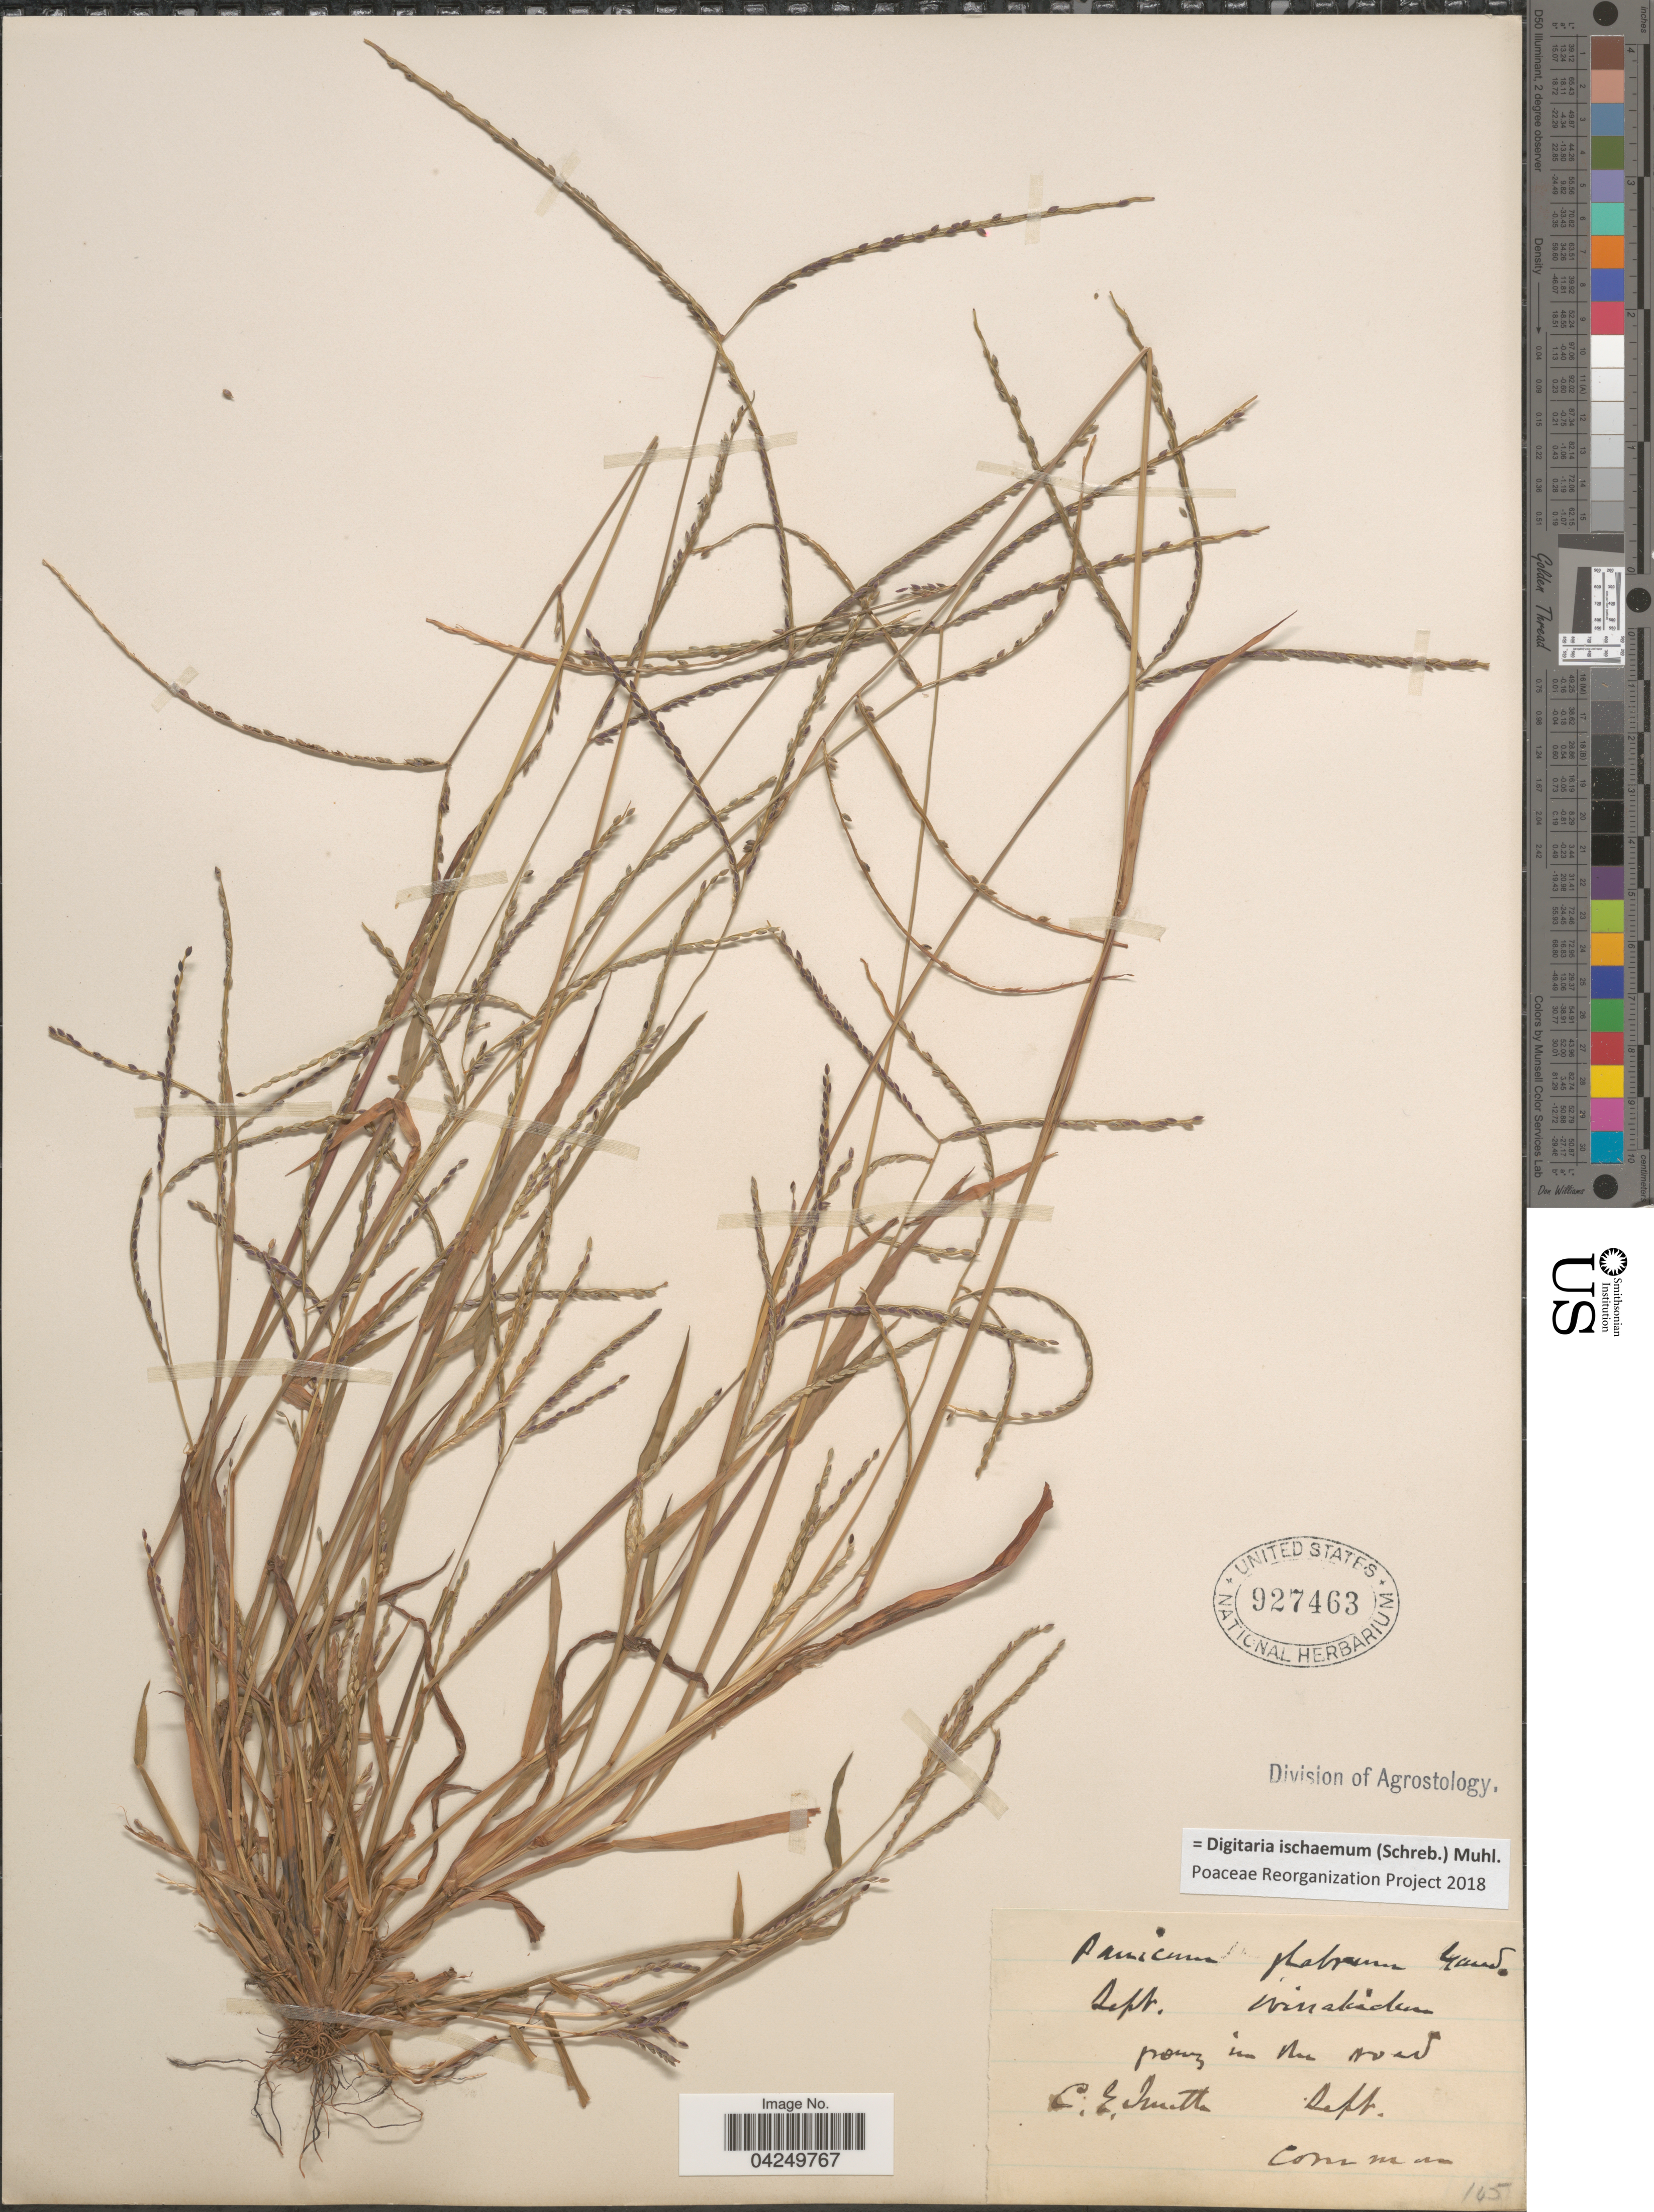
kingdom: Plantae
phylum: Tracheophyta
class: Liliopsida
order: Poales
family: Poaceae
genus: Digitaria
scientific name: Digitaria ischaemum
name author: (Schreber) Schreber ex Muhl.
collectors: C. E. Smith Jr.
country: United States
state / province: Pennsylvania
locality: Wissahicken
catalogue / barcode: US 927463